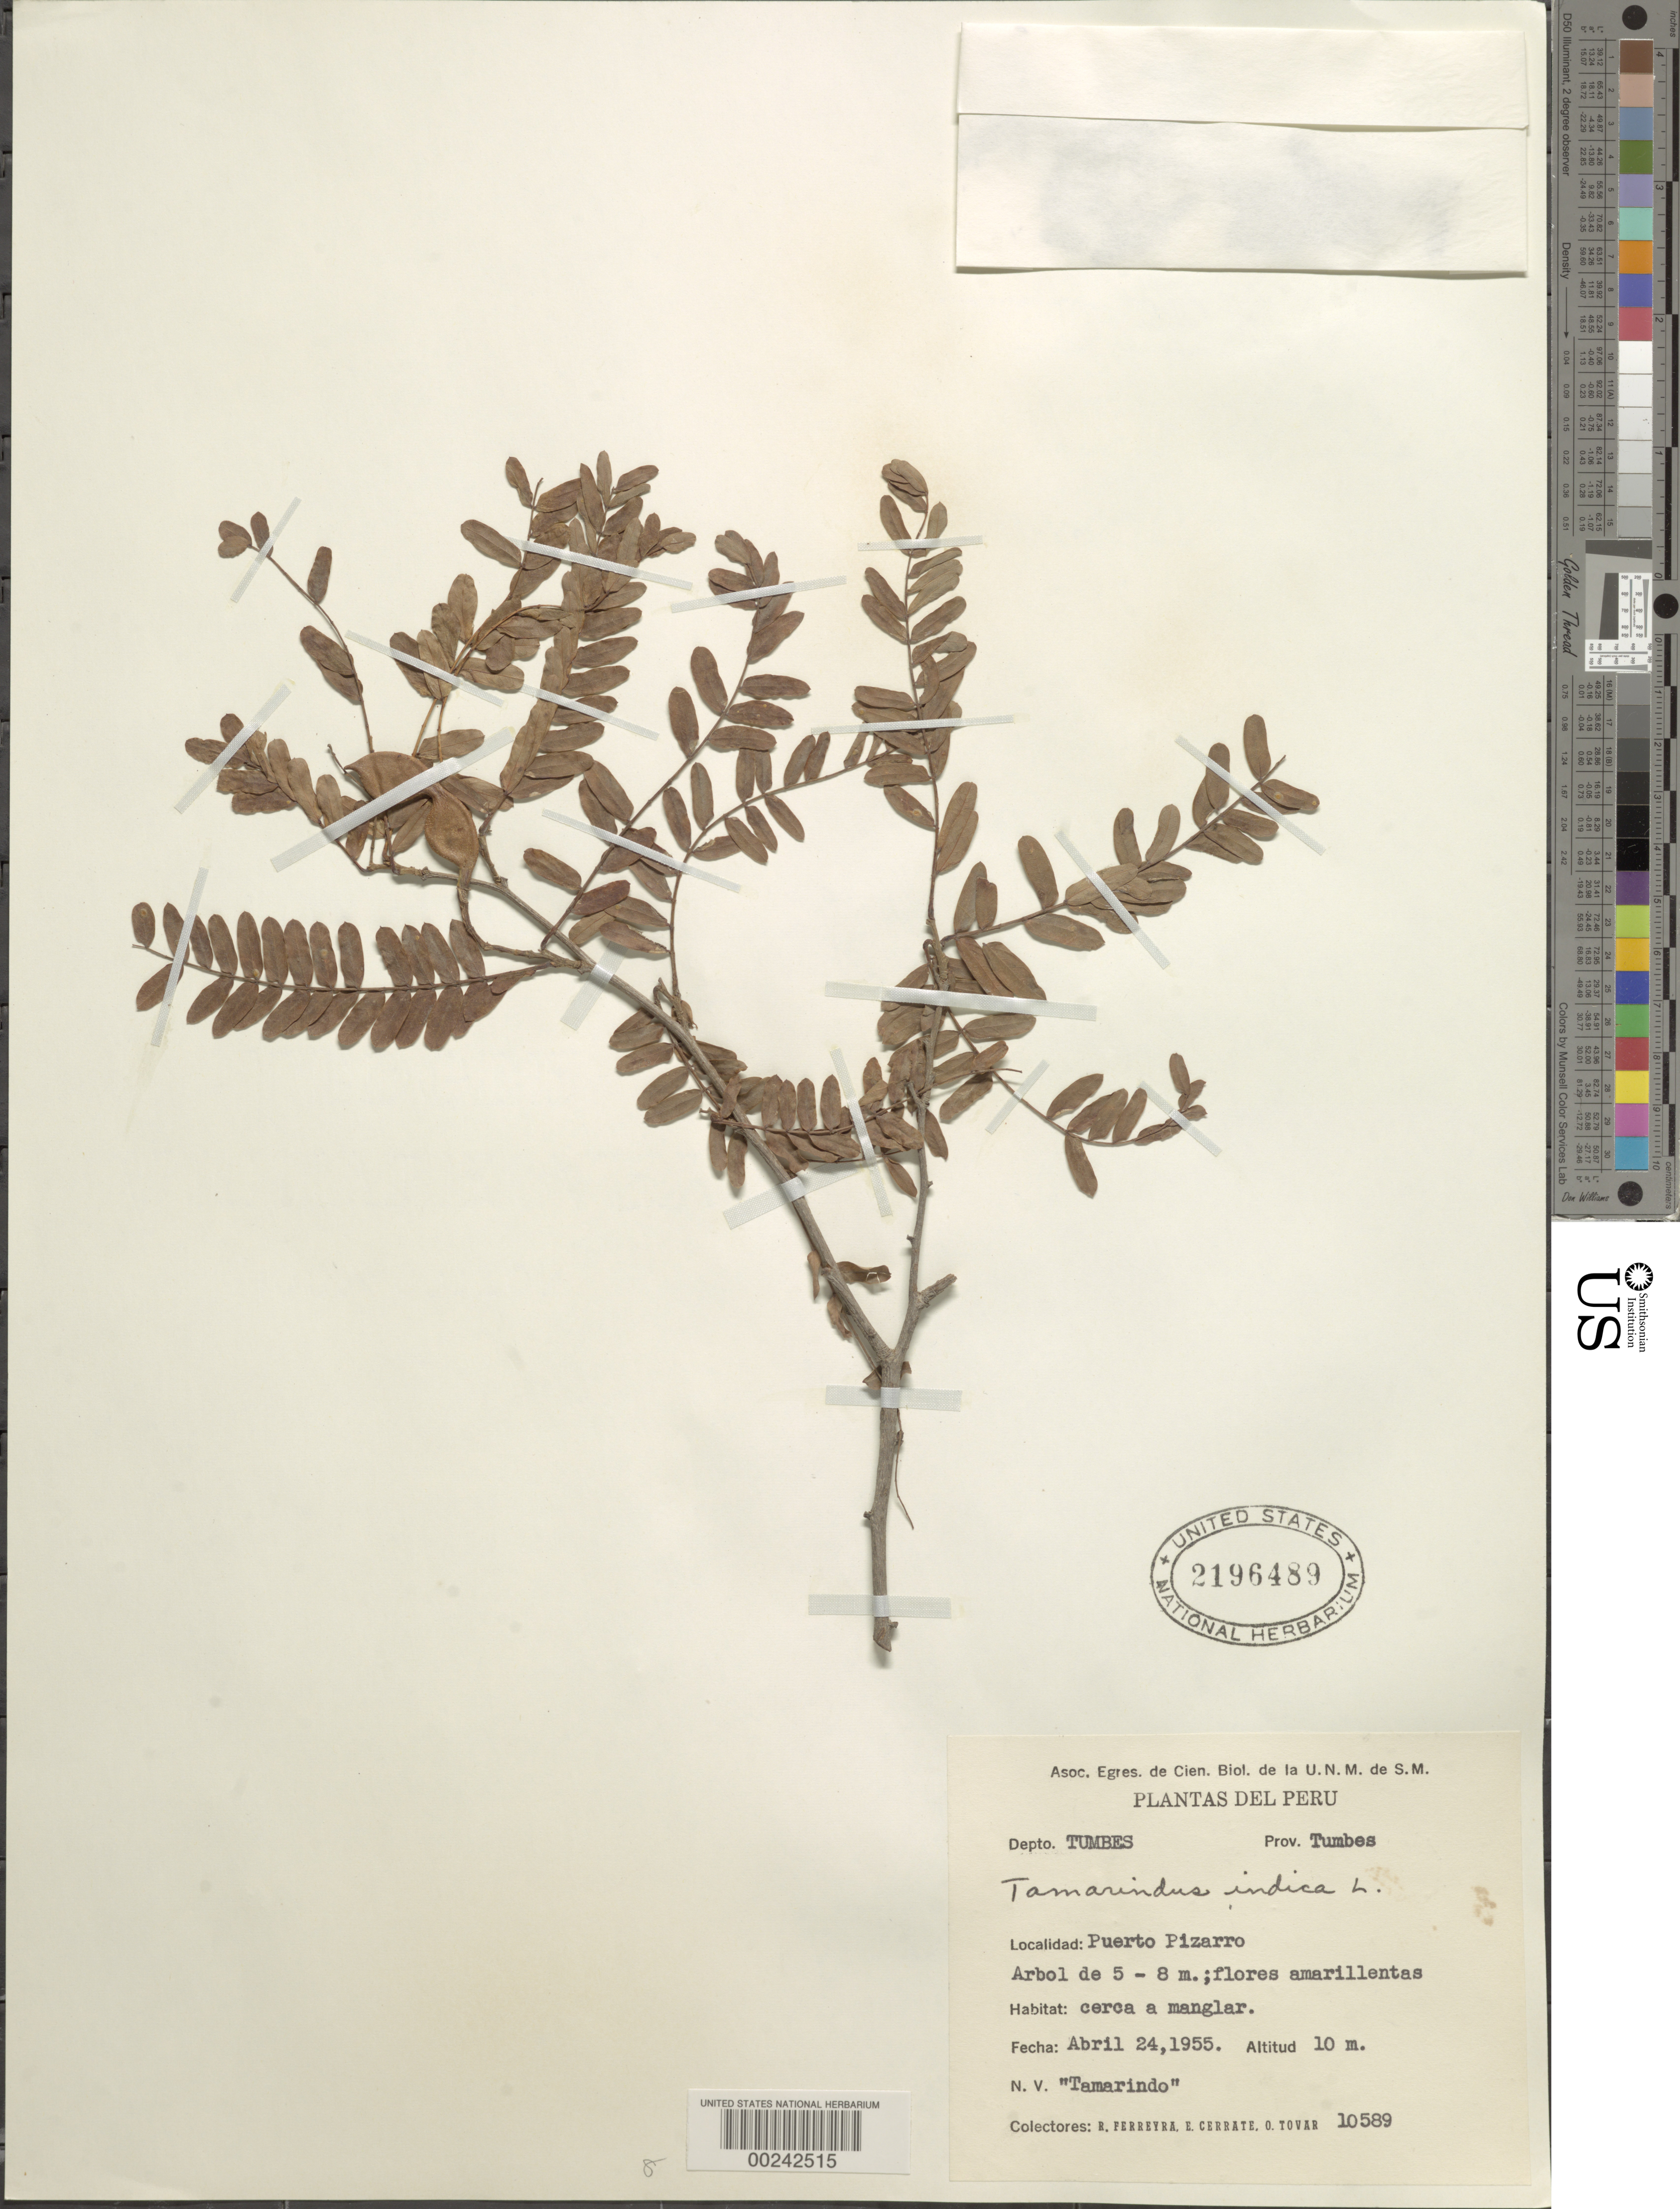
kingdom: Plantae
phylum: Tracheophyta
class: Magnoliopsida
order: Fabales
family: Fabaceae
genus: Tamarindus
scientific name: Tamarindus indica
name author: L.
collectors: R. A. Ferreyra, E. Cerrate & Ó. Tovar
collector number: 10589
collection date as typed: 24 Apr 1955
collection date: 1955-04-24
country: Peru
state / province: Tumbes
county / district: Tumbes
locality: Puerto pizarro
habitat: (cerca a manglar)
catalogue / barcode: US 2196489